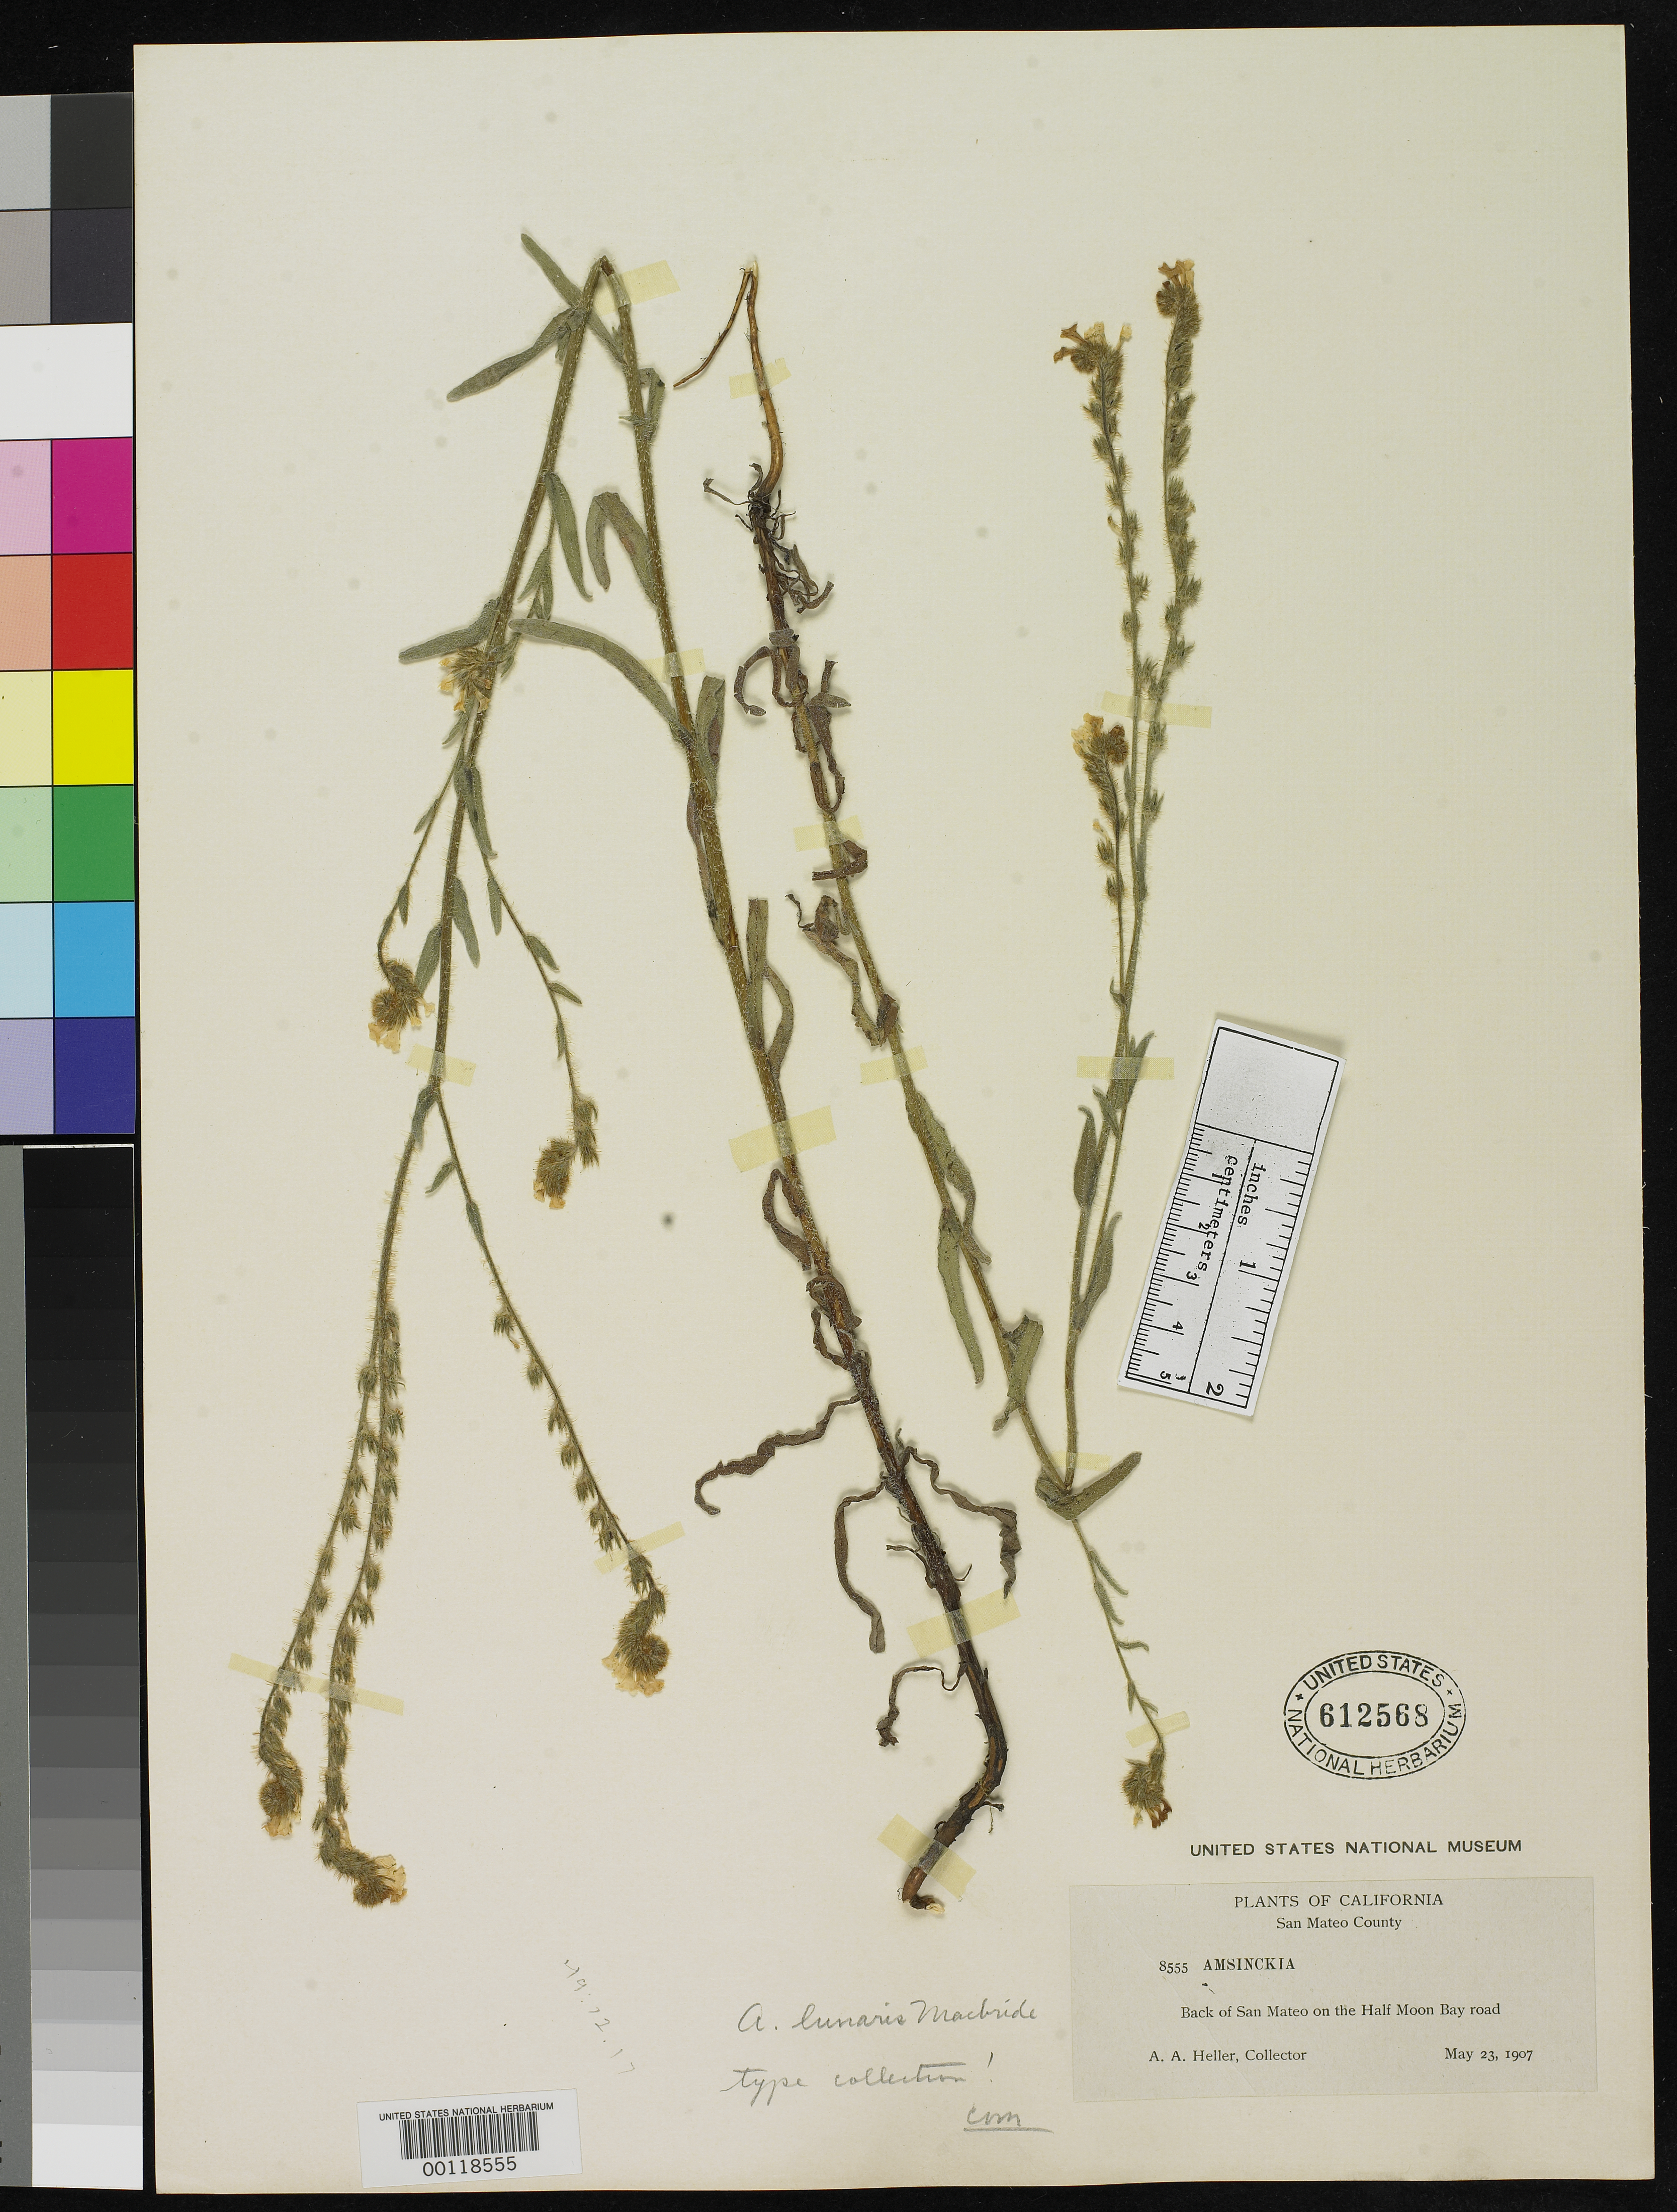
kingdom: Plantae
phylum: Tracheophyta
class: Magnoliopsida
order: Boraginales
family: Boraginaceae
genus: Amsinckia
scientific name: Amsinckia lunaris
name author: J.F. Macbr.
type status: Isotype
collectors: A. A. Heller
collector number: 8555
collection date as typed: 23 May 1907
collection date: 1907-05-23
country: United States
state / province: California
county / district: San Mateo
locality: San Mateo; Half Moon Bay Road.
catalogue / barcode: US 612568